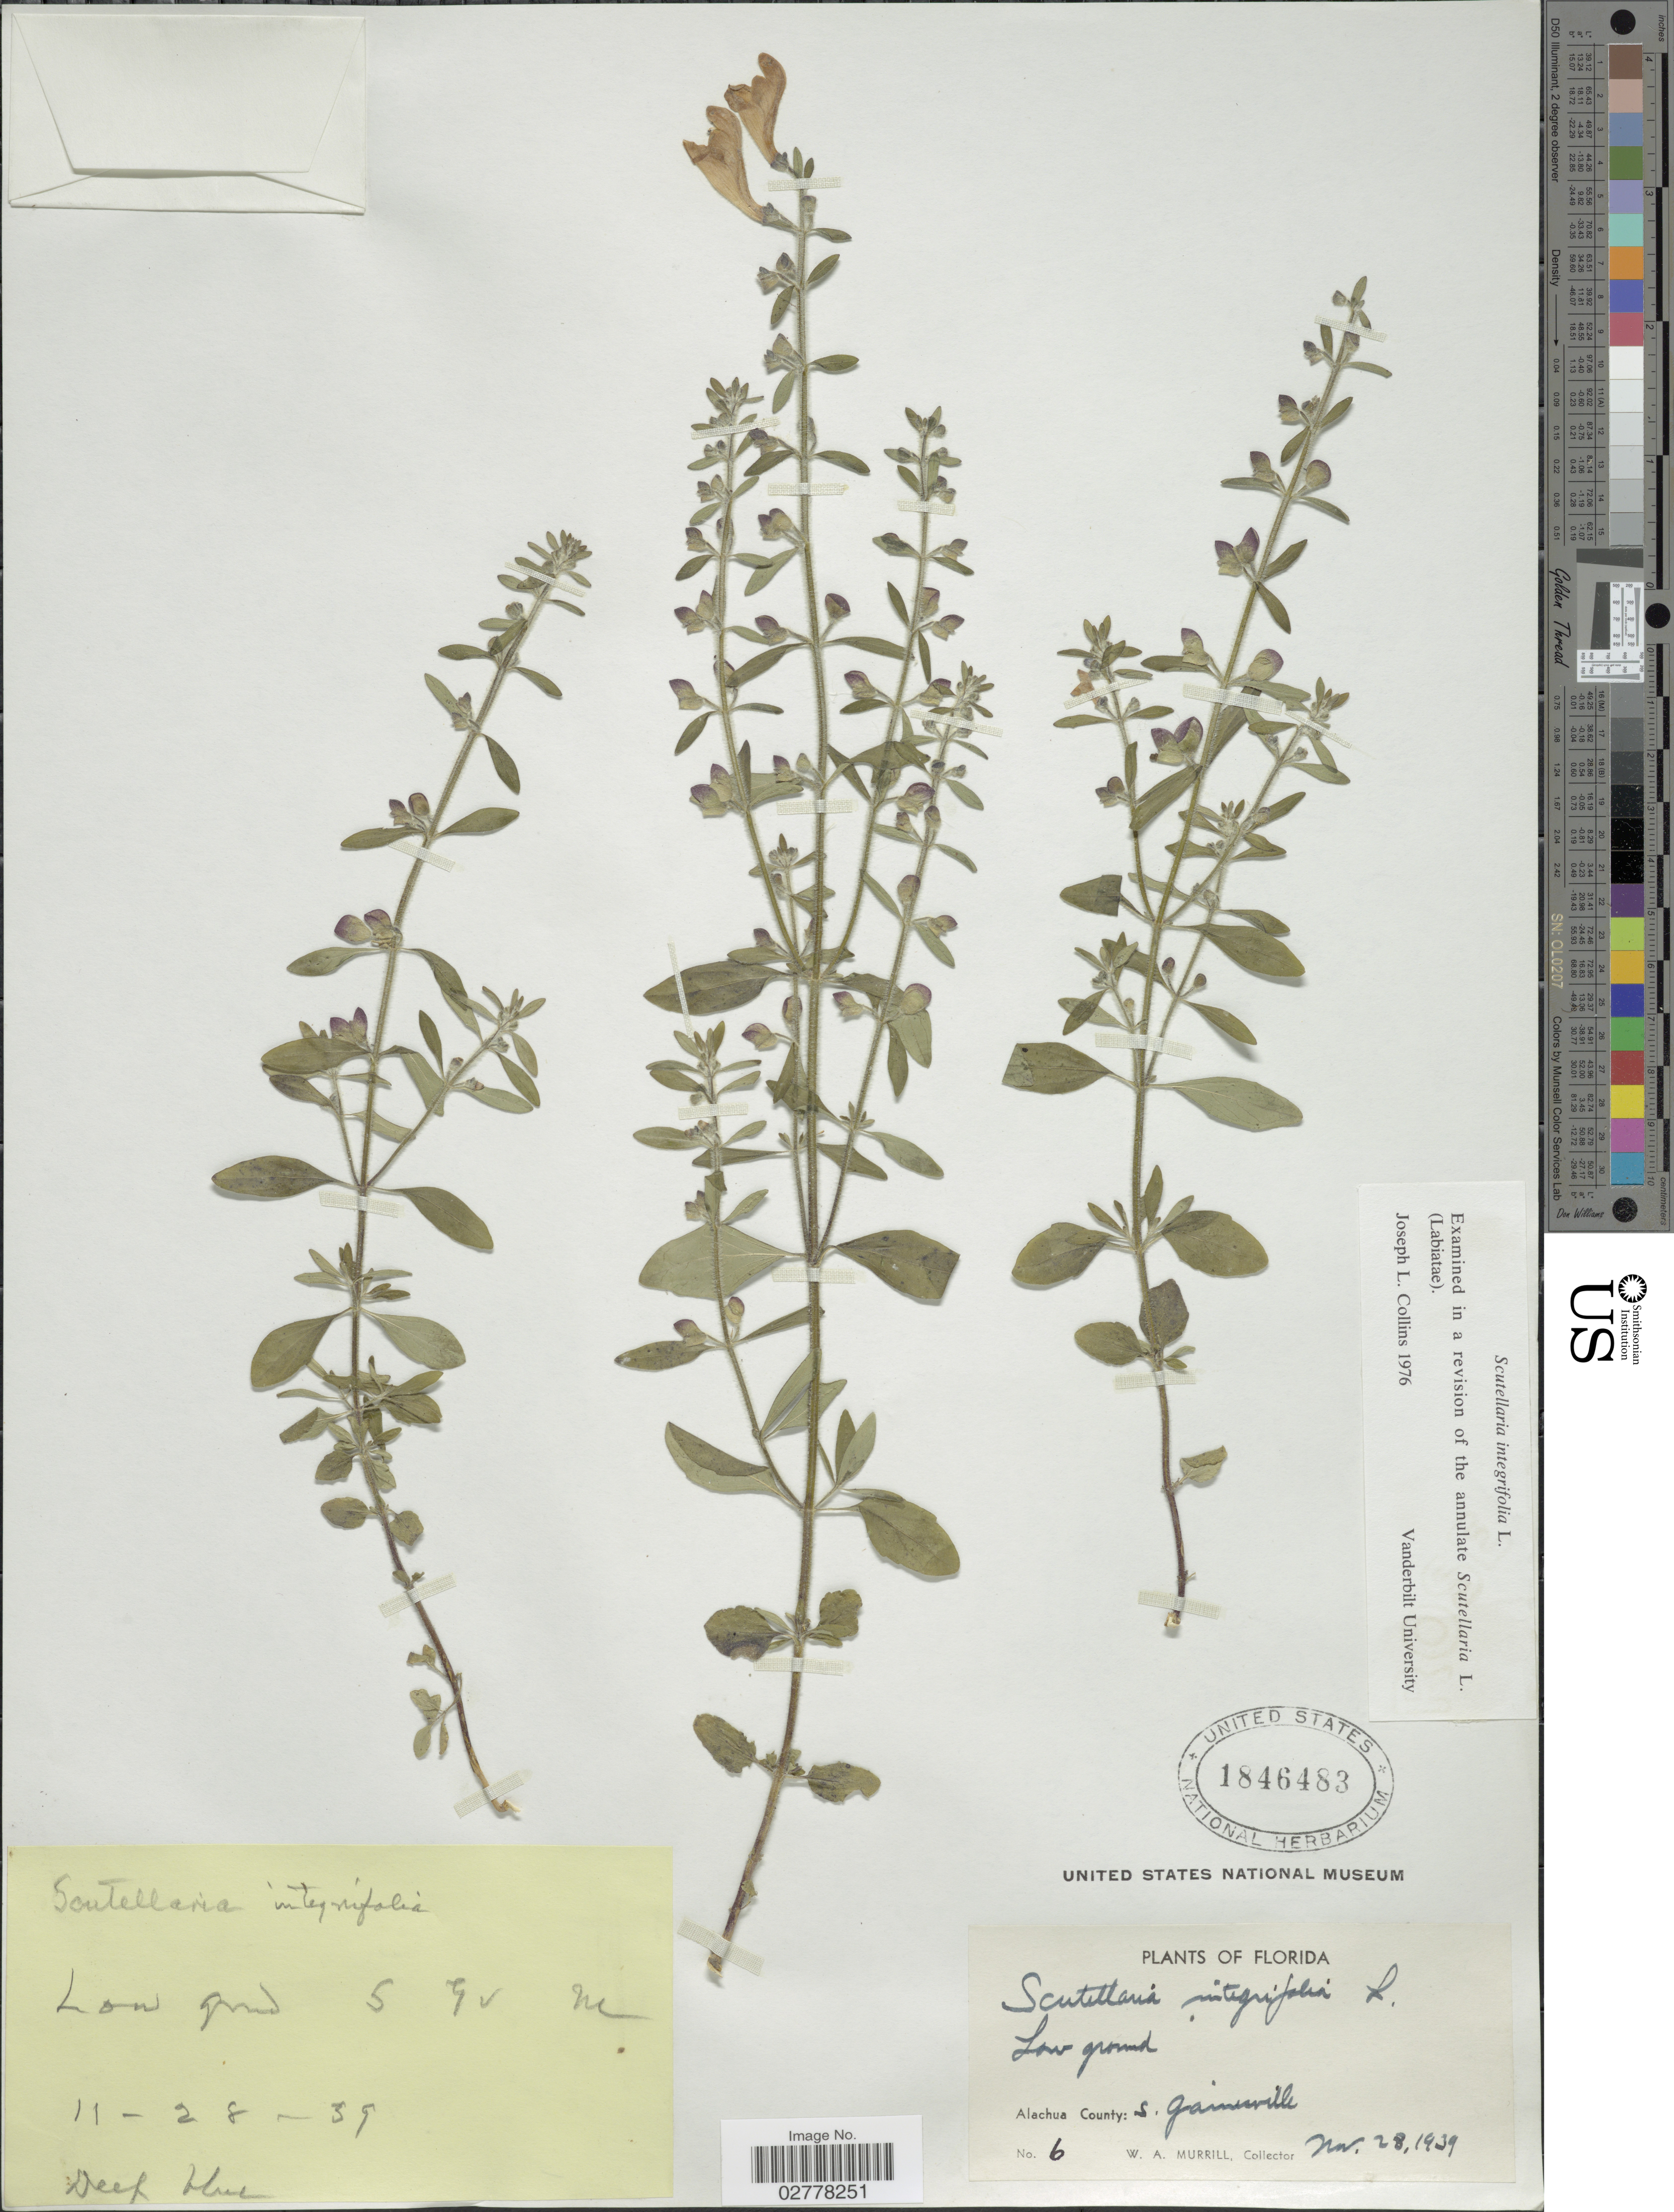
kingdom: Plantae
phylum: Tracheophyta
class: Magnoliopsida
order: Lamiales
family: Lamiaceae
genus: Scutellaria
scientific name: Scutellaria integrifolia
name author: L.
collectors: W. A. Murrill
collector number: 6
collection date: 1939-11-28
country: United States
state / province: Florida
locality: Alachua County: S. Gainesville.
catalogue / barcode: US 1846483